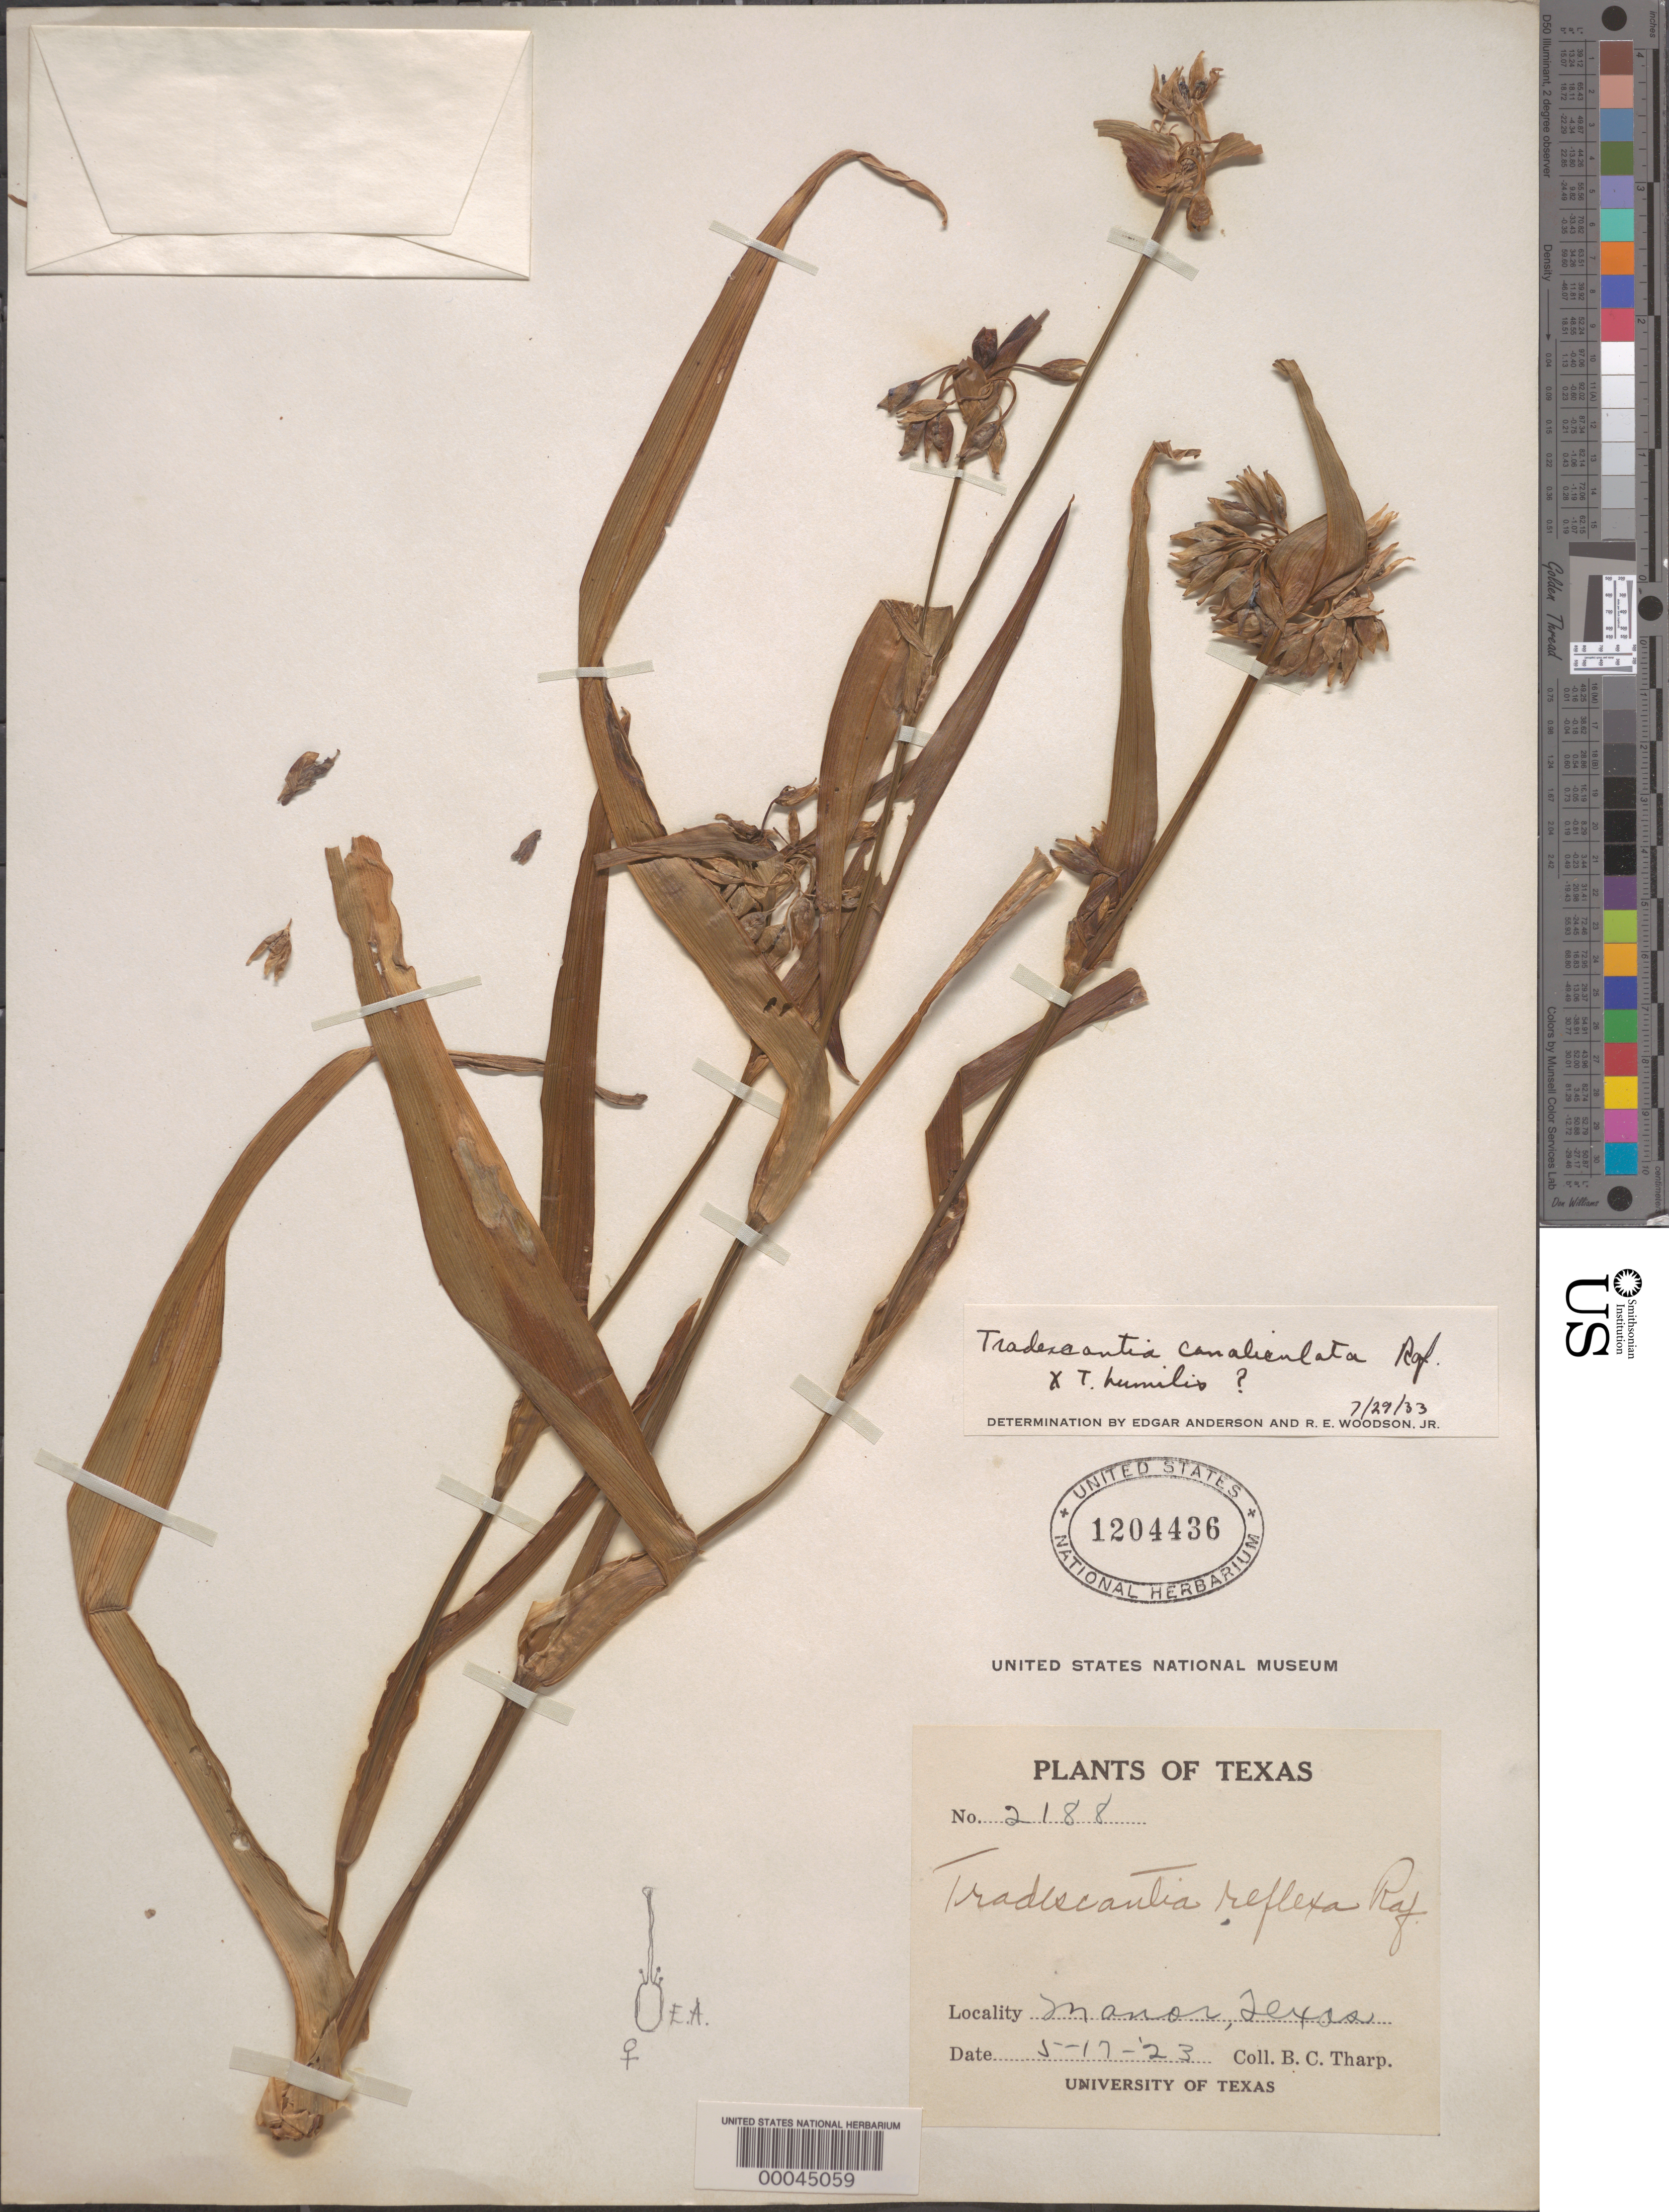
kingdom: Plantae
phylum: Tracheophyta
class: Liliopsida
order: Commelinales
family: Commelinaceae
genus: Tradescantia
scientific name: Tradescantia humilis x T. ohiensis Raf.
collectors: B. C. Tharp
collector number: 2188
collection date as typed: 17 May 1923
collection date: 1923-05-17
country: United States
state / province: Texas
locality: Manor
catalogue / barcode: US 1204436